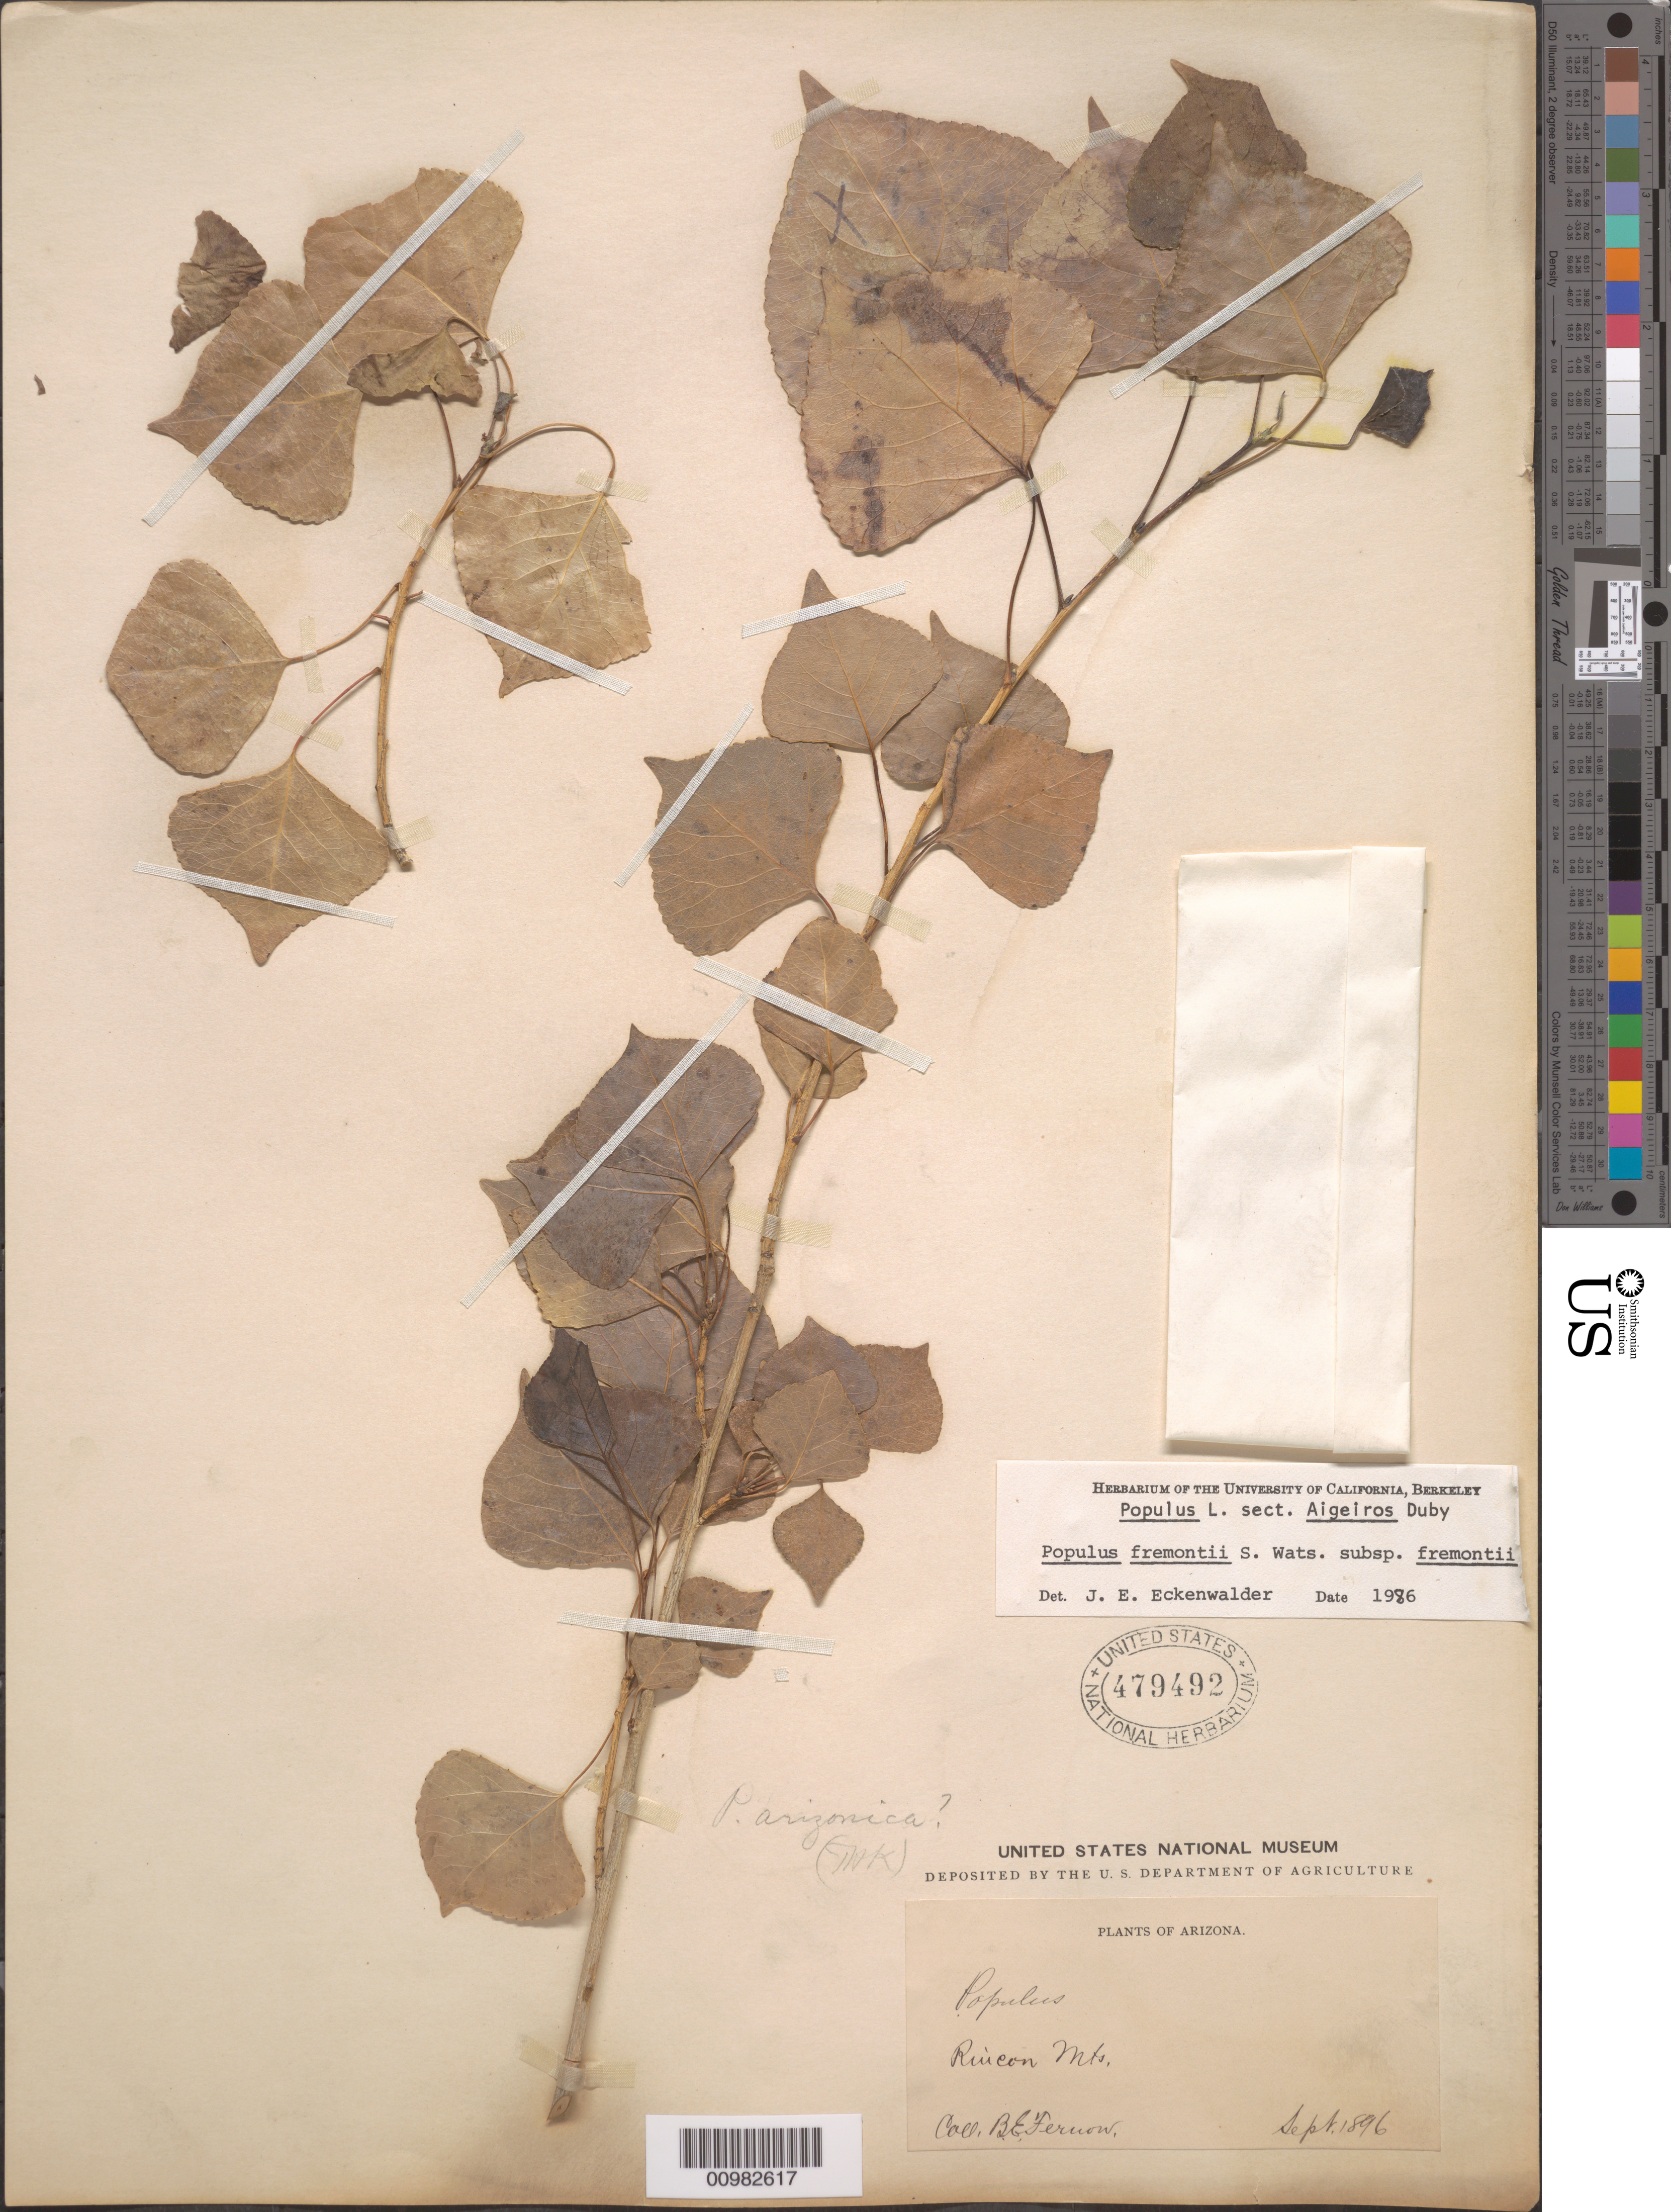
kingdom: Plantae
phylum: Tracheophyta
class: Magnoliopsida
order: Malpighiales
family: Salicaceae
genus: Populus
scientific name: Populus fremontii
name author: S. Watson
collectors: B. E. Feruow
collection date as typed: Sep 1896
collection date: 1896-09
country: United States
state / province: Arizona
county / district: Pima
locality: Rincon Mountains.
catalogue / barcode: US 479492